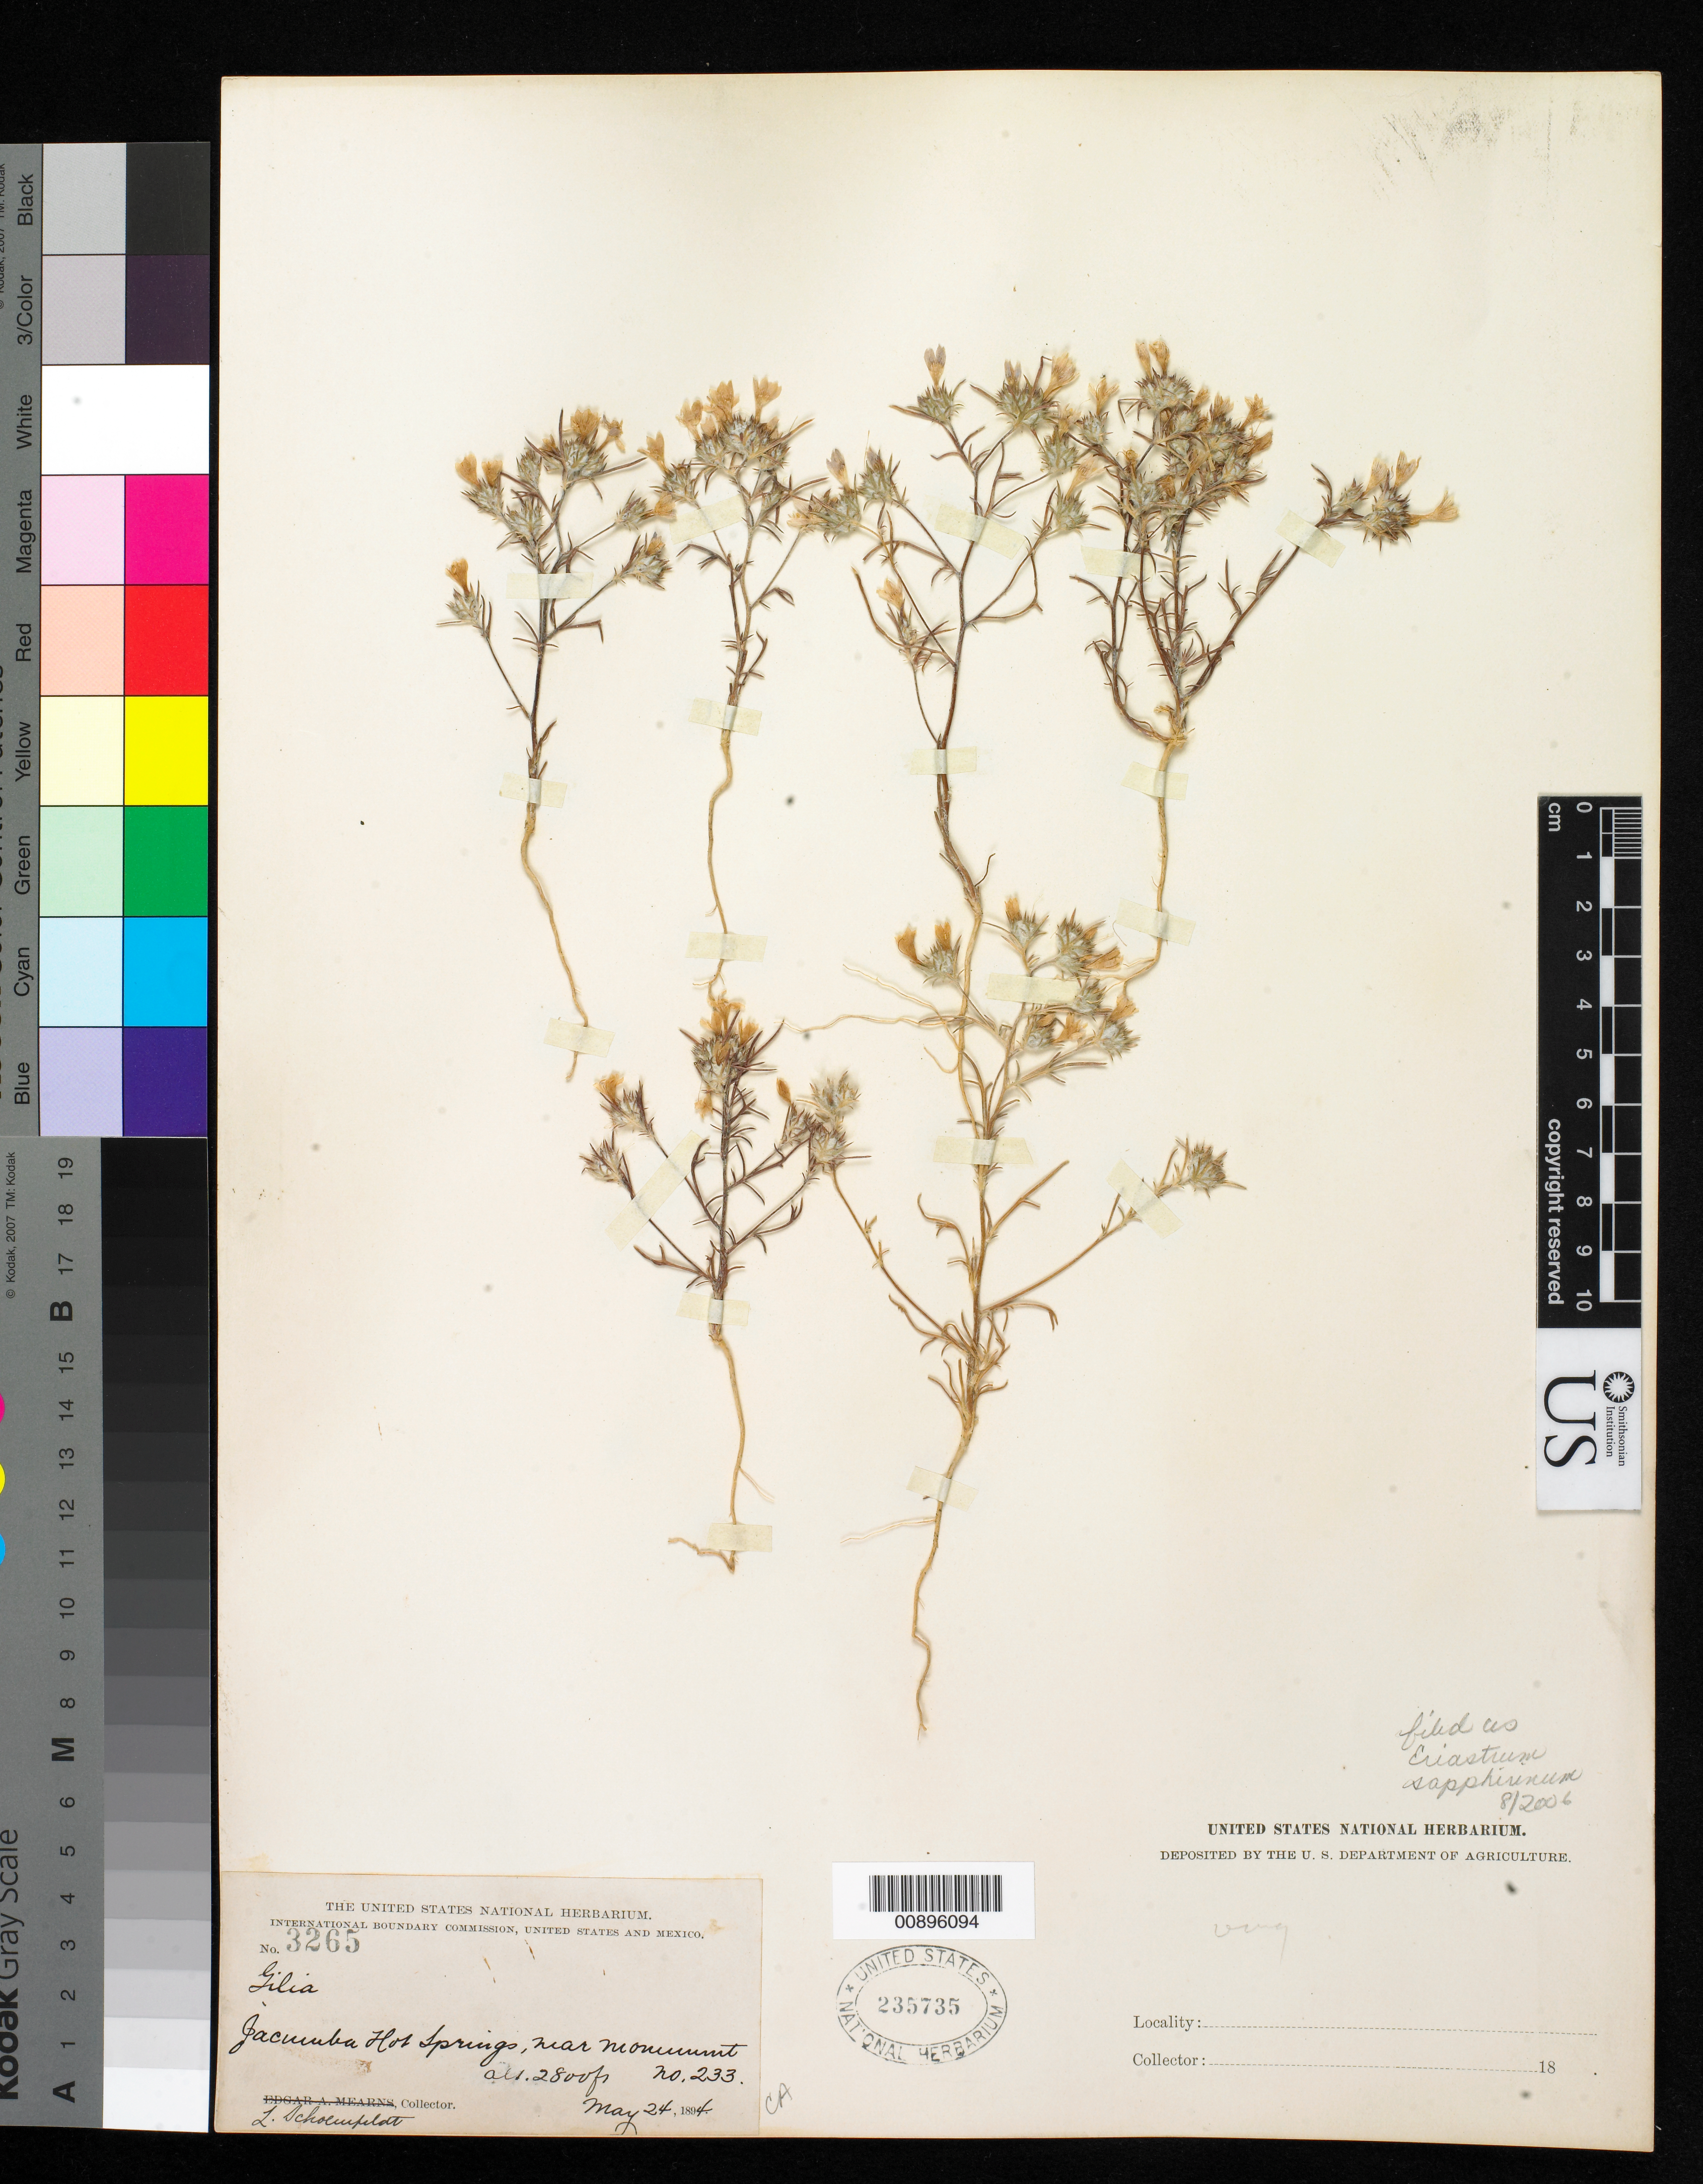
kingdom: Plantae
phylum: Tracheophyta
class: Magnoliopsida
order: Ericales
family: Polemoniaceae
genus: Eriastrum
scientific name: Eriastrum sapphirinum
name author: (Eastw.) H. Mason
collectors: L. Schoenfeldt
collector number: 3265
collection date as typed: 24 May 1894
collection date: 1894-05-24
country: United States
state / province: California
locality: Jacumba Hot Springs, near Monument no. 233.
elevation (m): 853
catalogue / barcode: US 235735